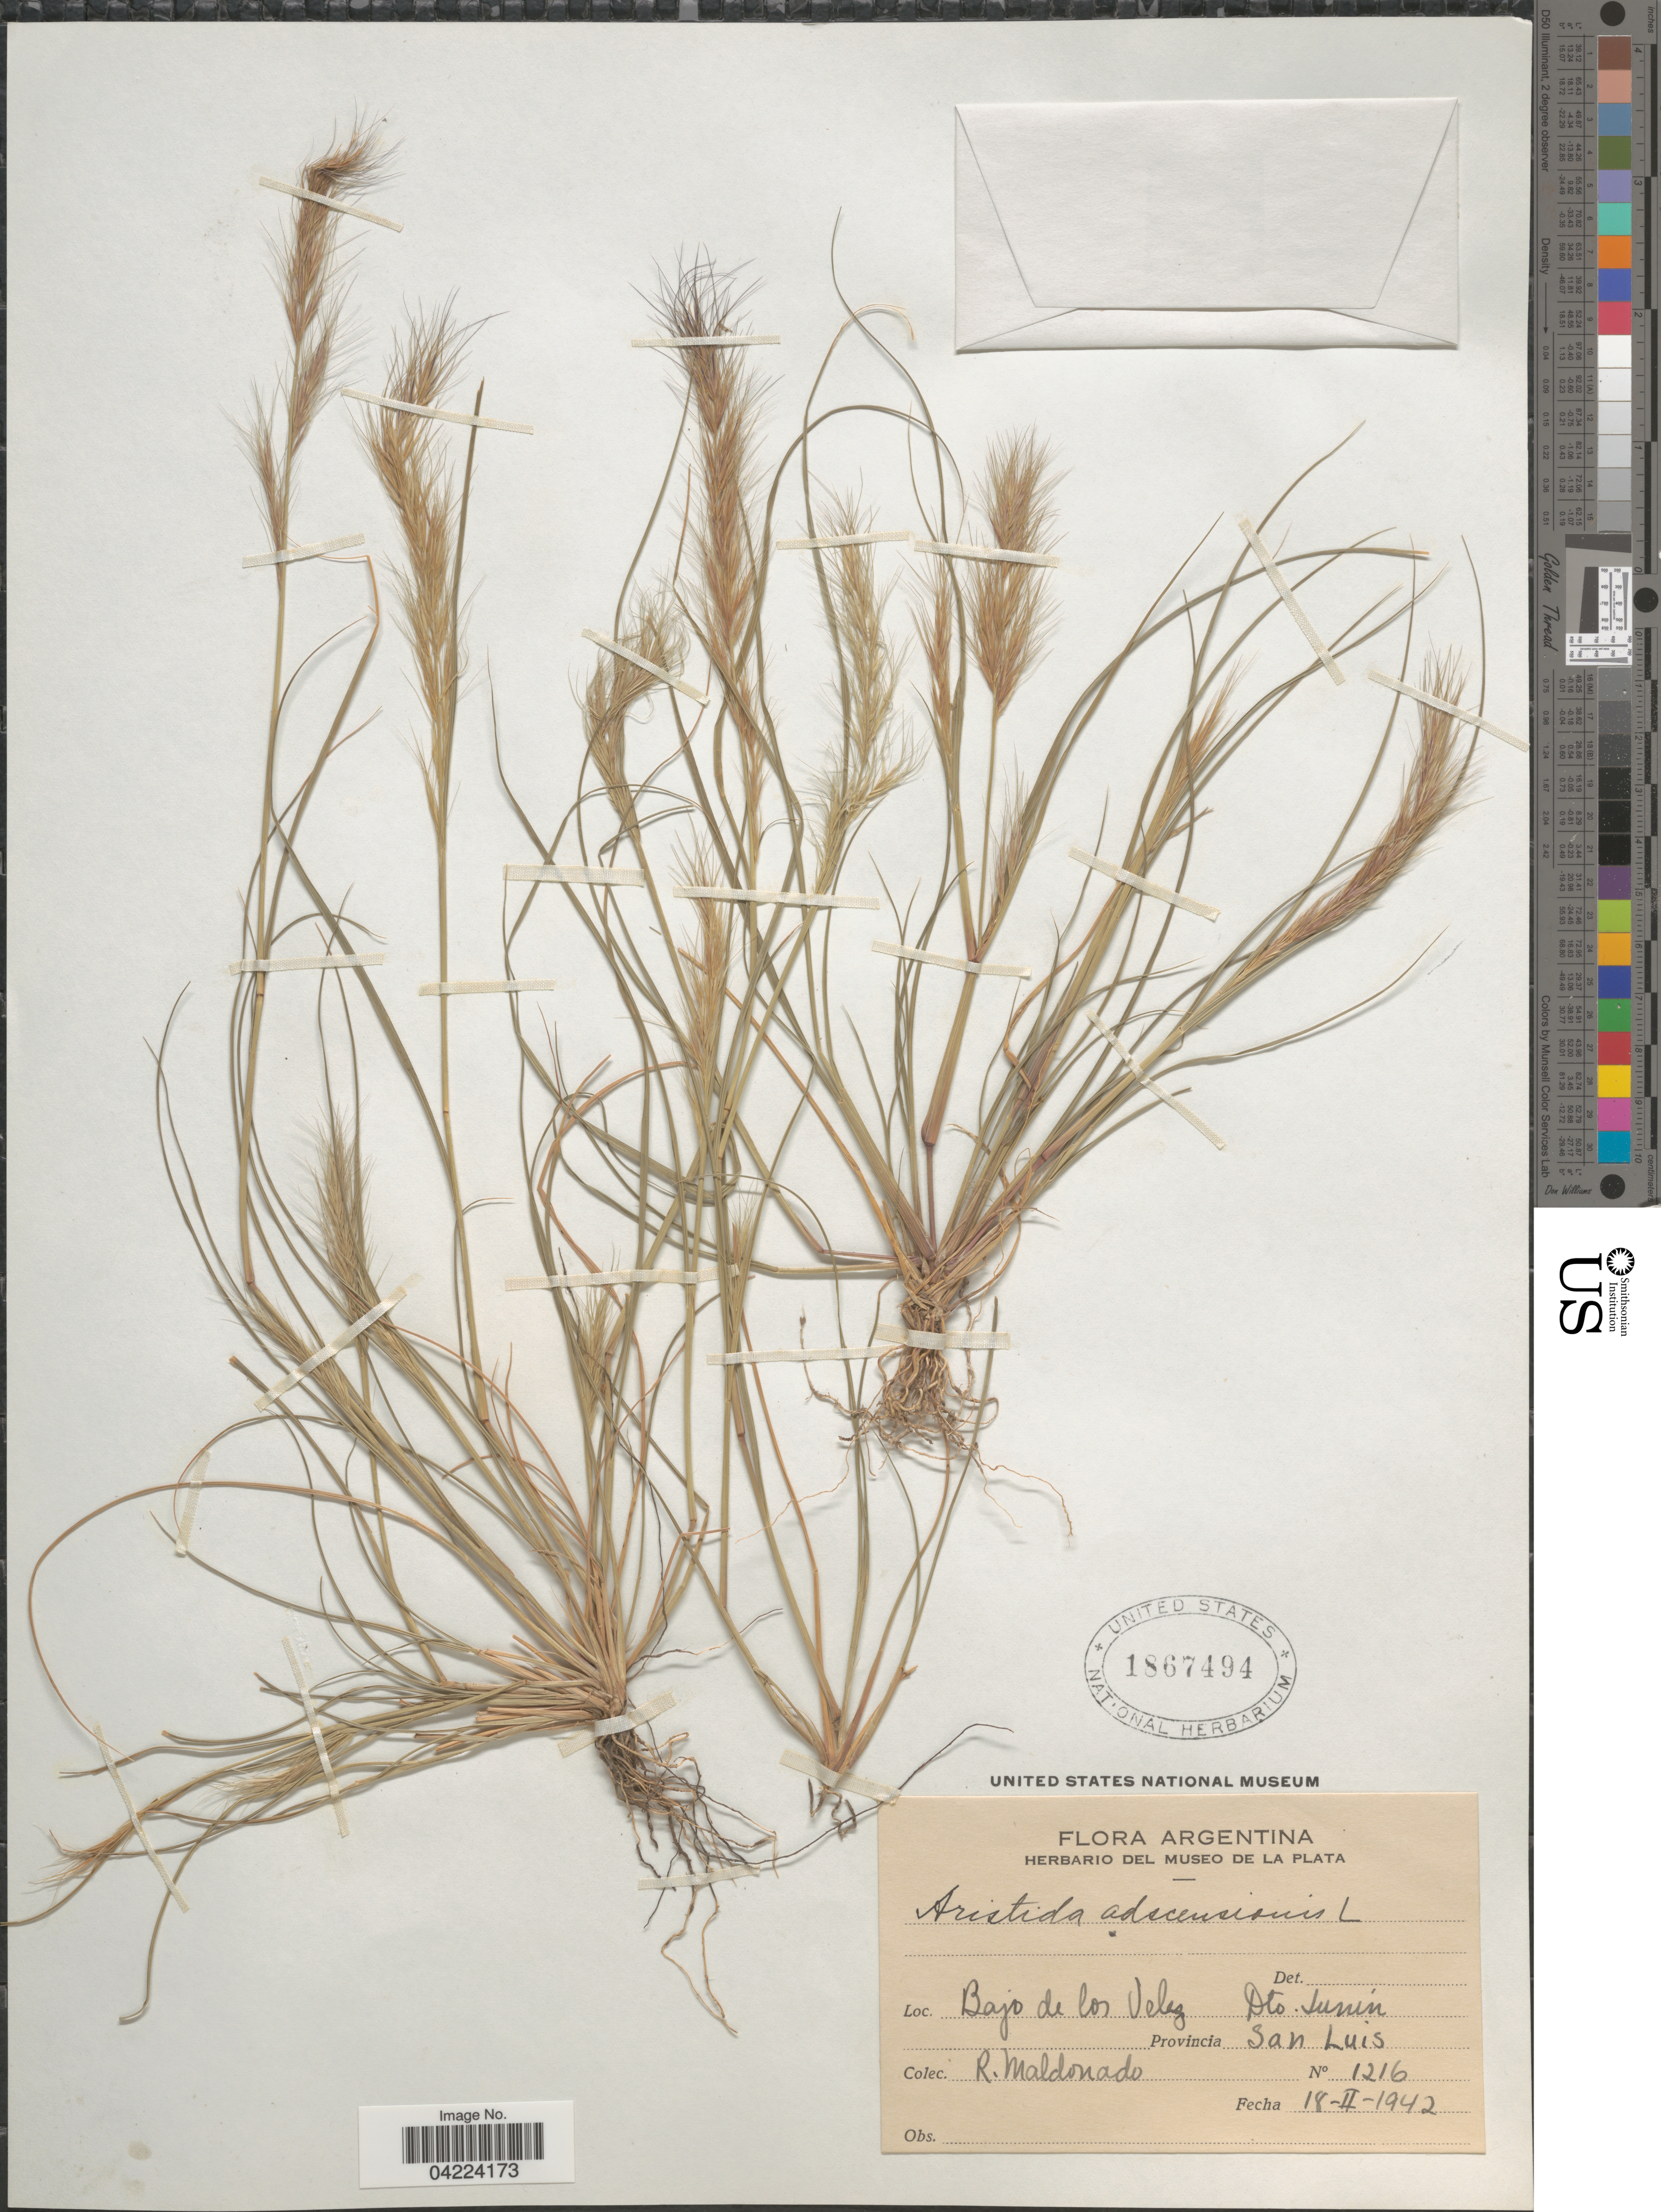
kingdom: Plantae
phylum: Tracheophyta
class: Liliopsida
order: Poales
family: Poaceae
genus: Aristida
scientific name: Aristida adscensionis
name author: L.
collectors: R. Maldonado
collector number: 1216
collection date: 1942-02-18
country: Argentina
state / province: San Luis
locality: Bajo de los Velez. Dto. Junin.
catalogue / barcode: US 1867494